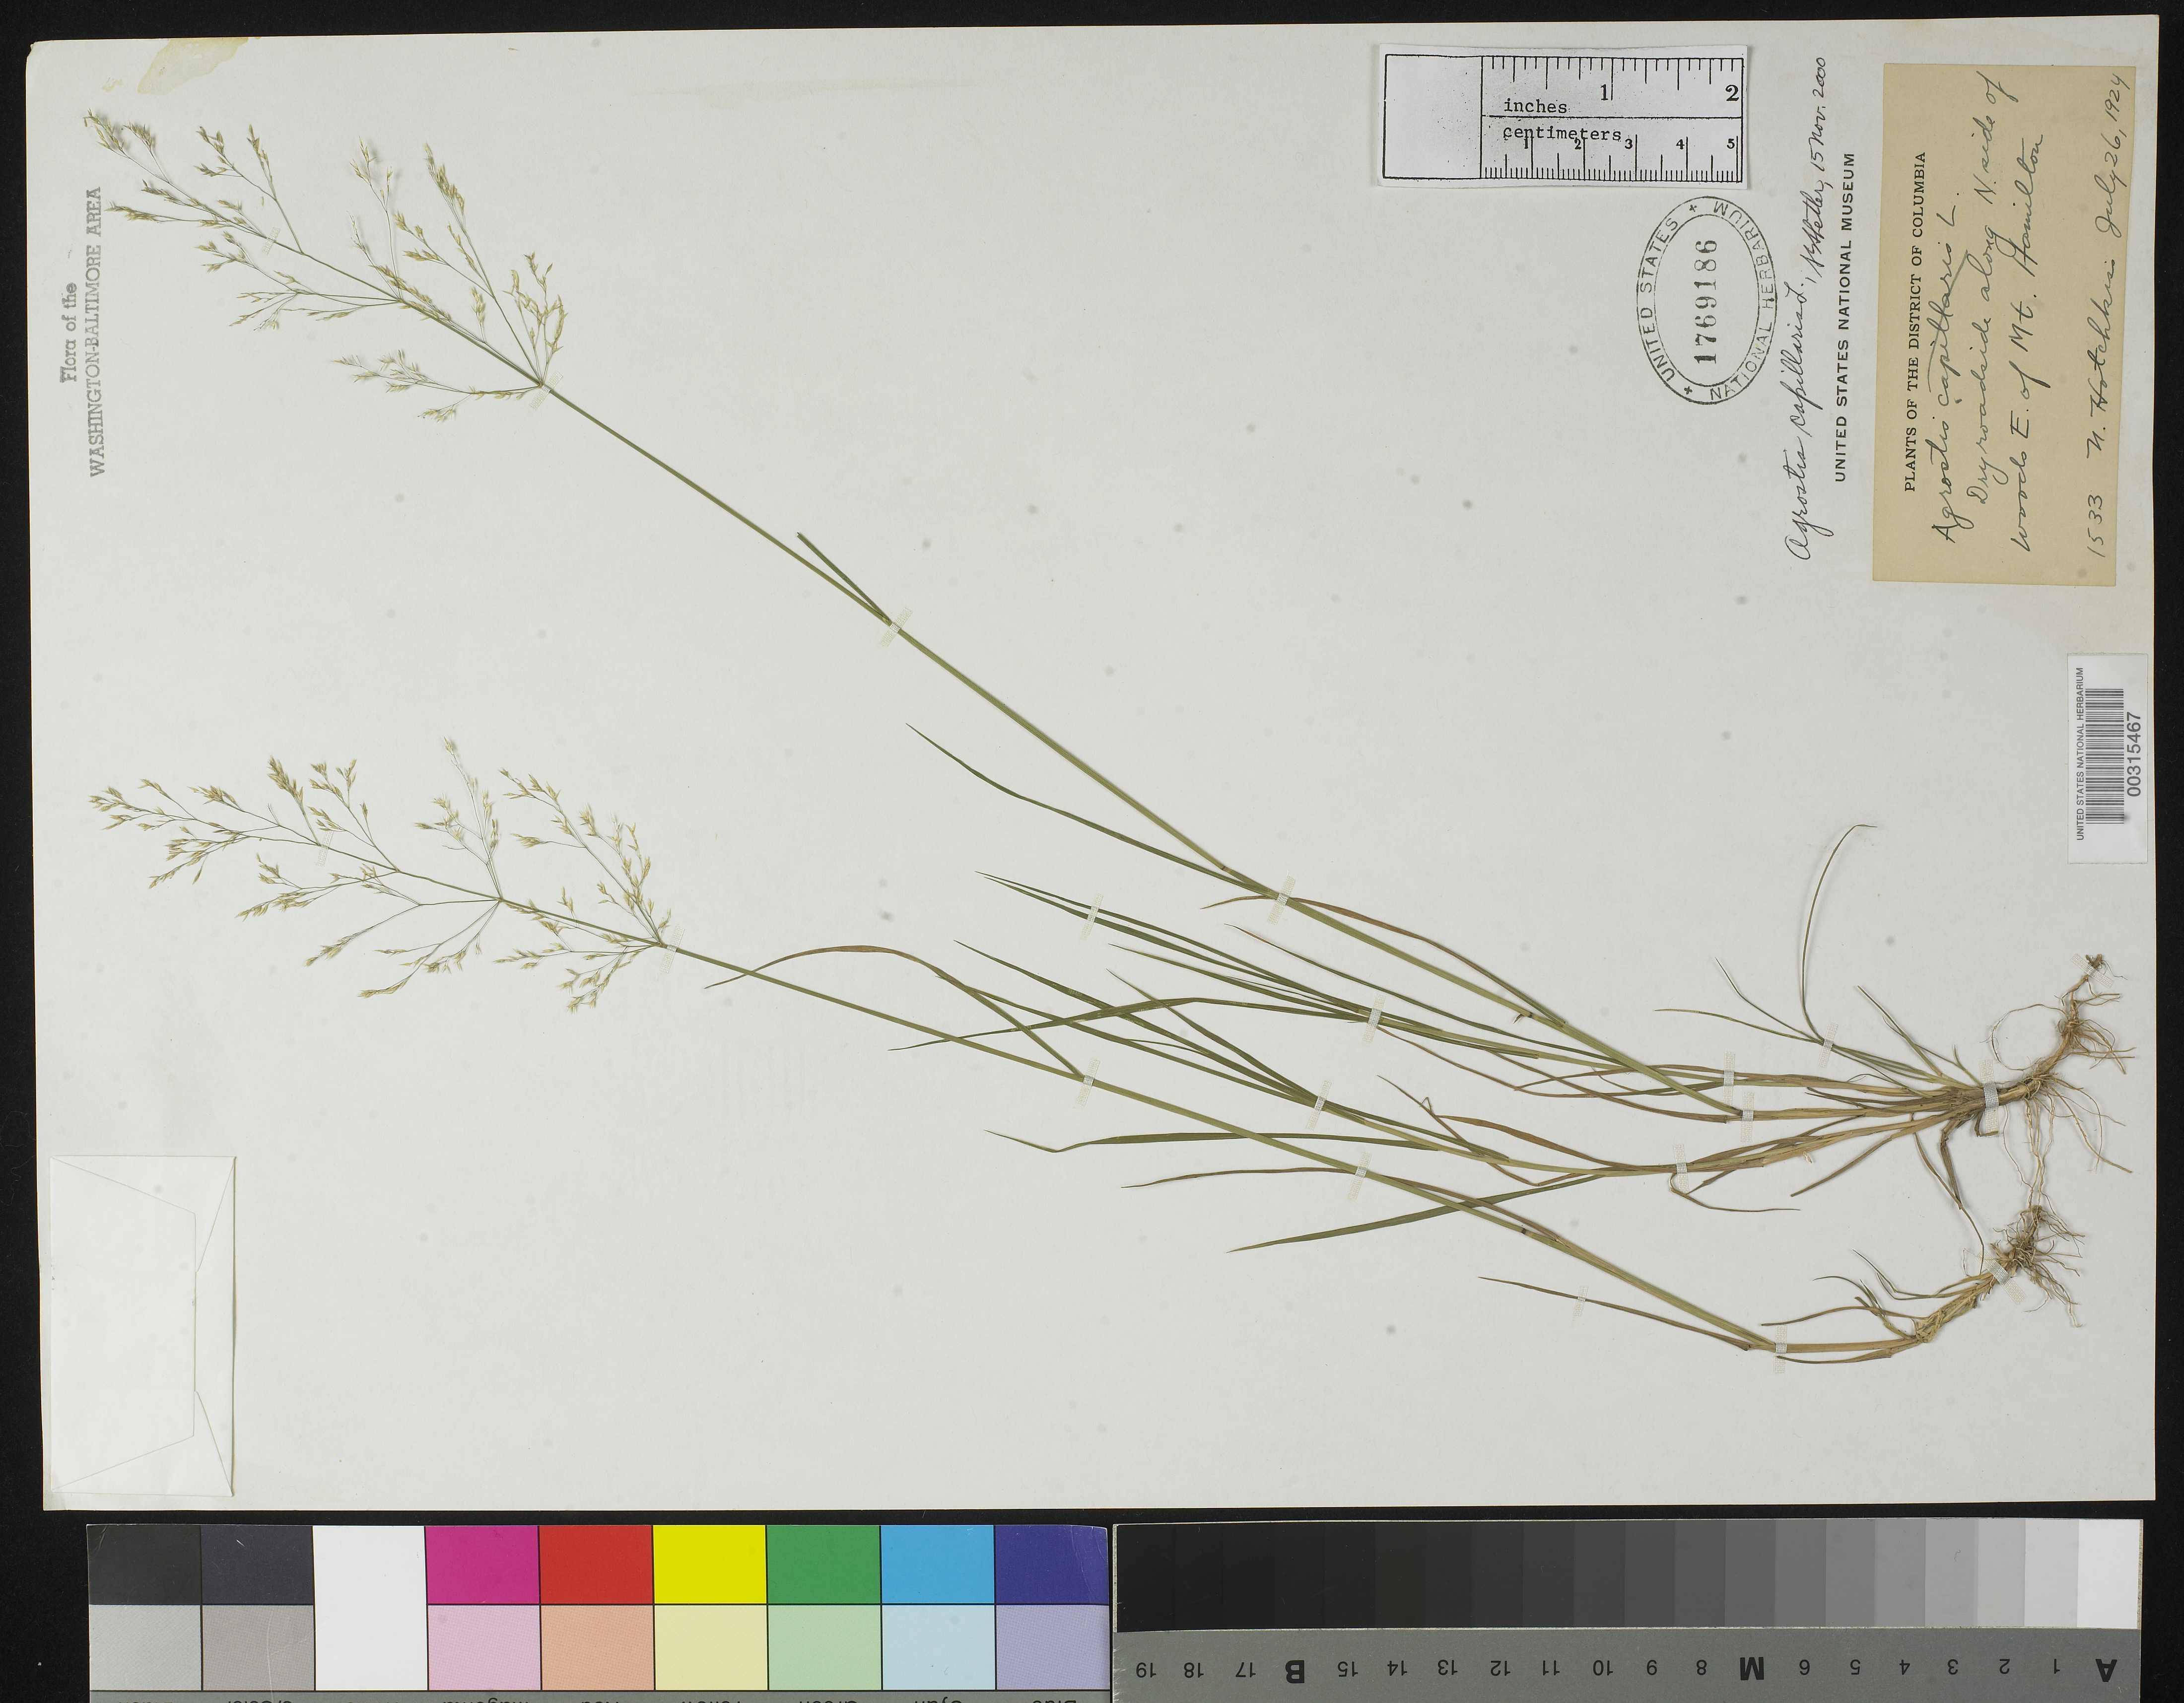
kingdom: Plantae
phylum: Tracheophyta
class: Liliopsida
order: Poales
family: Poaceae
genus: Agrostis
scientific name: Agrostis capillaris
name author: L.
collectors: N. Hotchkiss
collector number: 1533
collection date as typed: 26 Jul 1924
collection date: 1924-07-26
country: United States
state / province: District of Columbia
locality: East of Mount Hamilton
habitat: Dry roadside along woods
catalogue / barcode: US 1769186